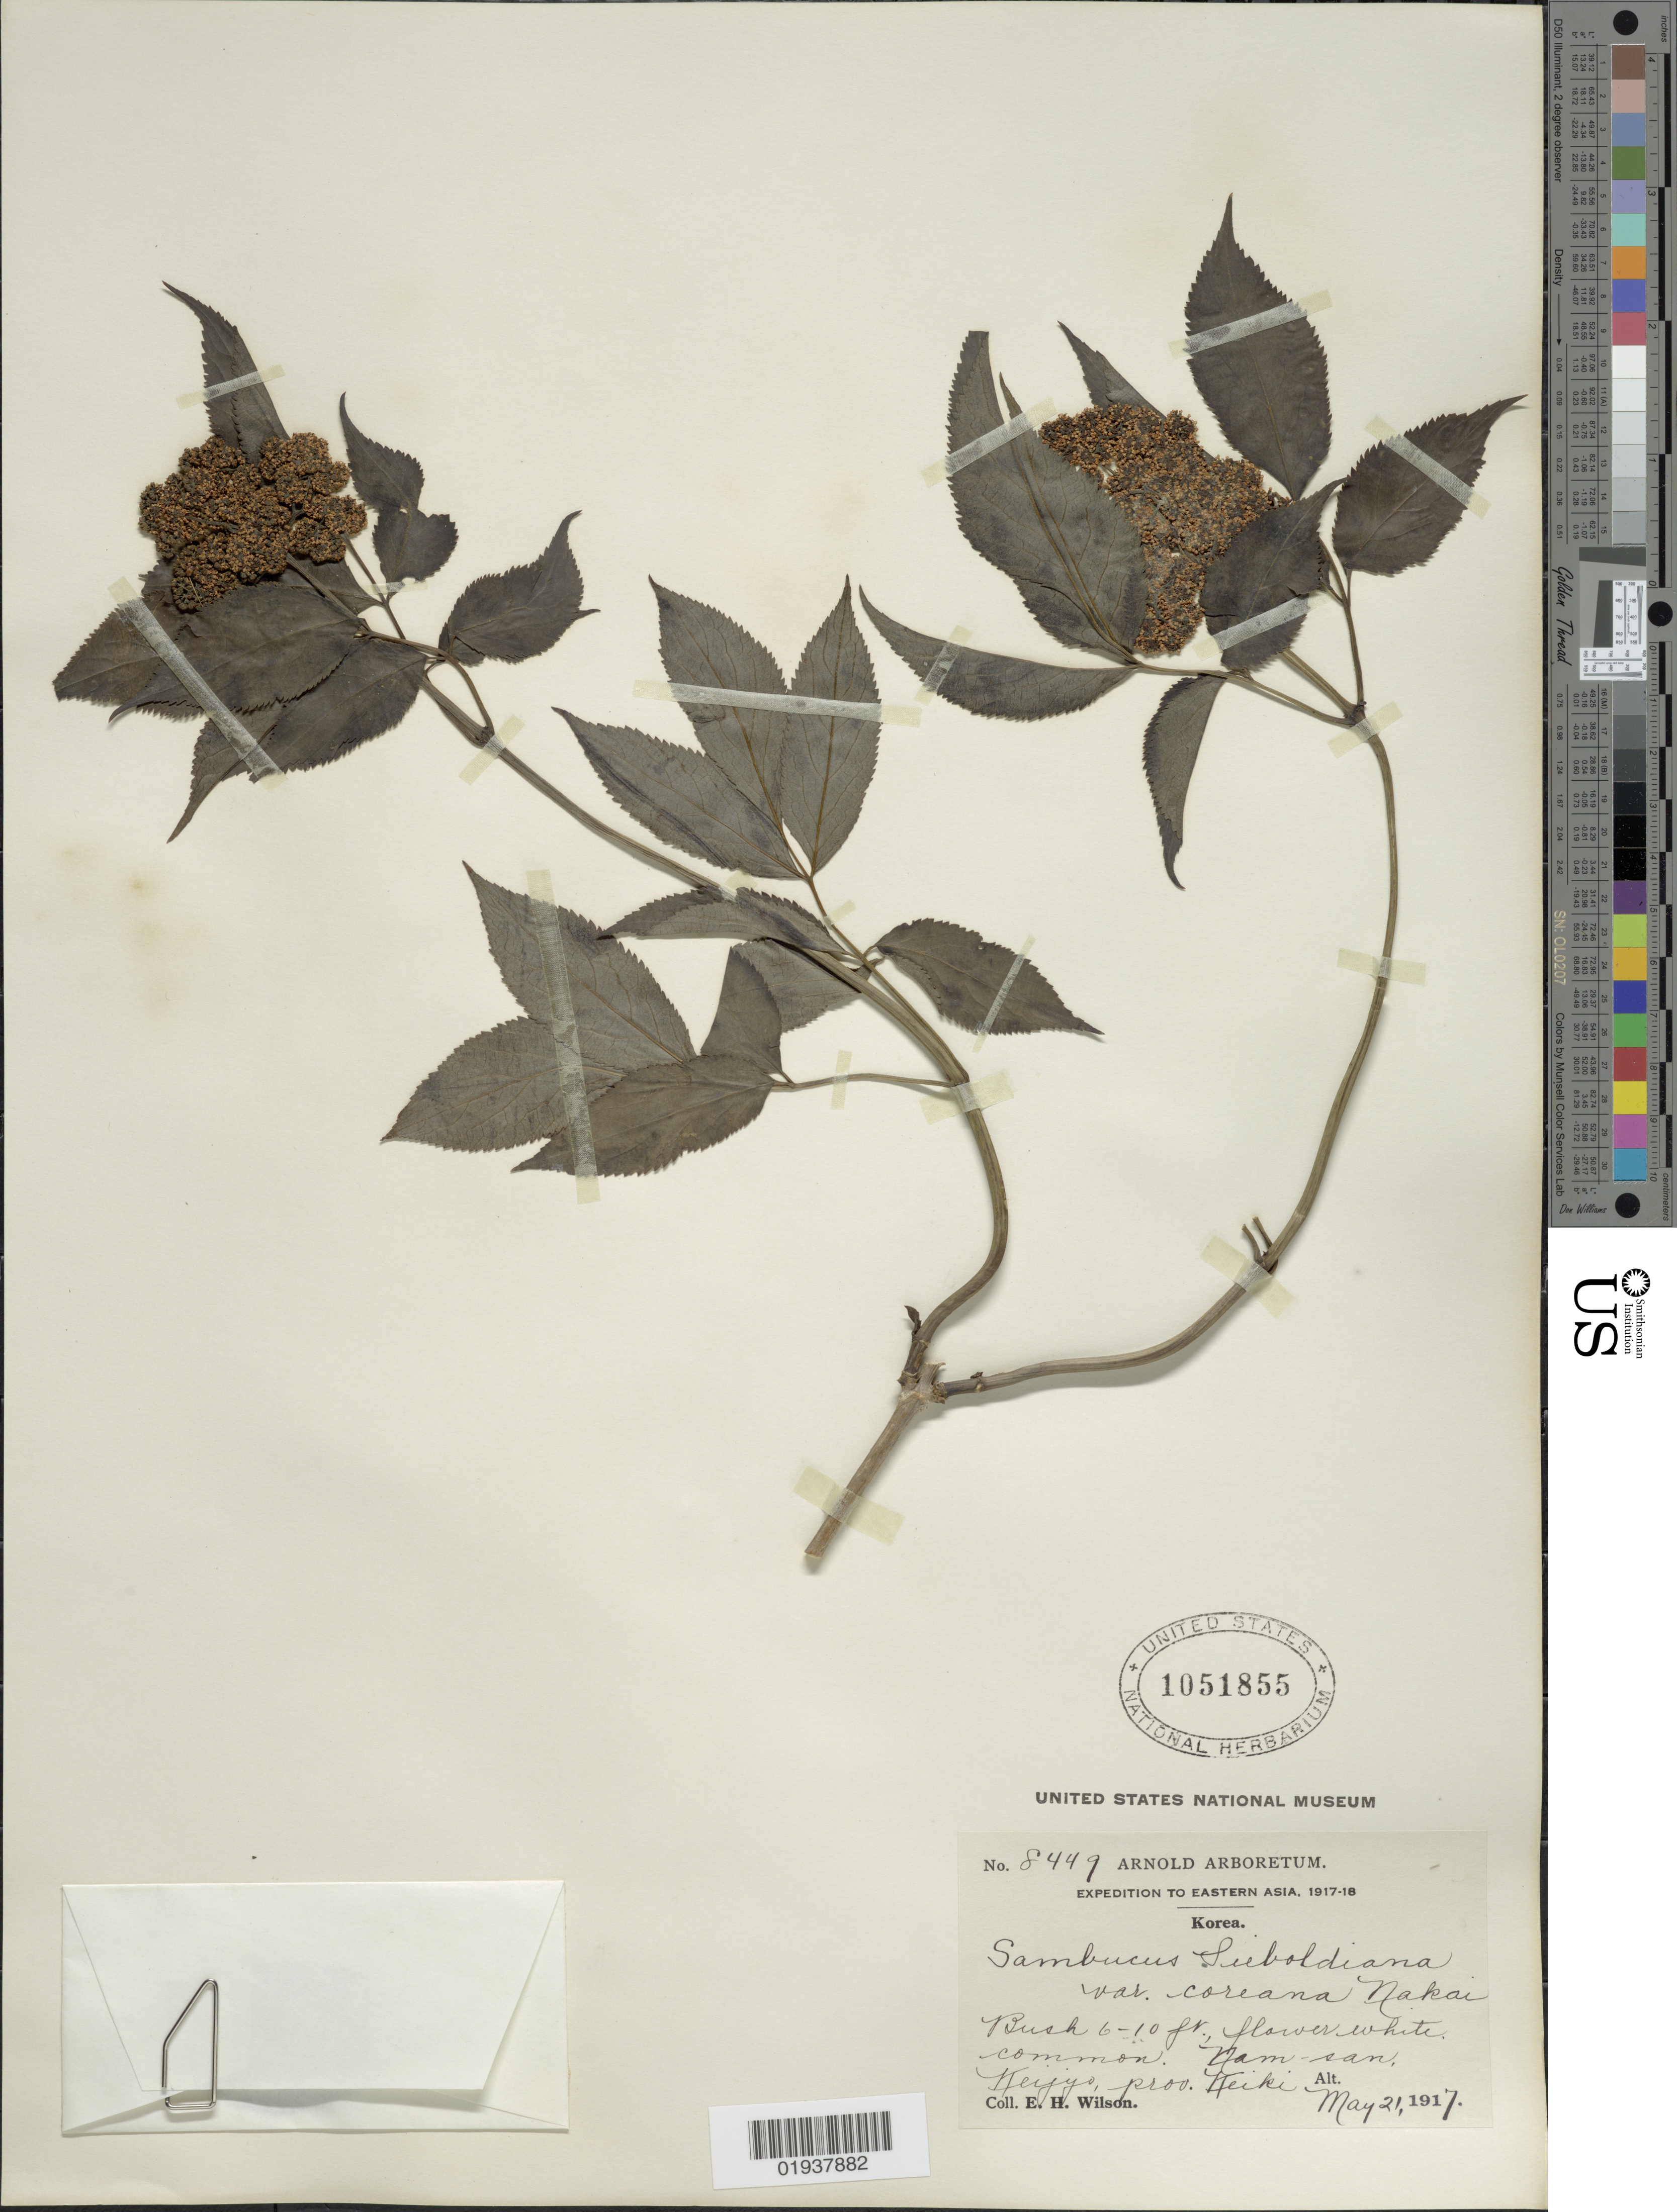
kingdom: Plantae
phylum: Tracheophyta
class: Magnoliopsida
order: Dipsacales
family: Viburnaceae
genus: Sambucus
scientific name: Sambucus racemosa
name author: L.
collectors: E. Wilson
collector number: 8449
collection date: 1917-05-21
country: South Korea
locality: Eastern Asia. Nam-san, Keijyo, prov. Keiki.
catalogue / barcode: US 1051855